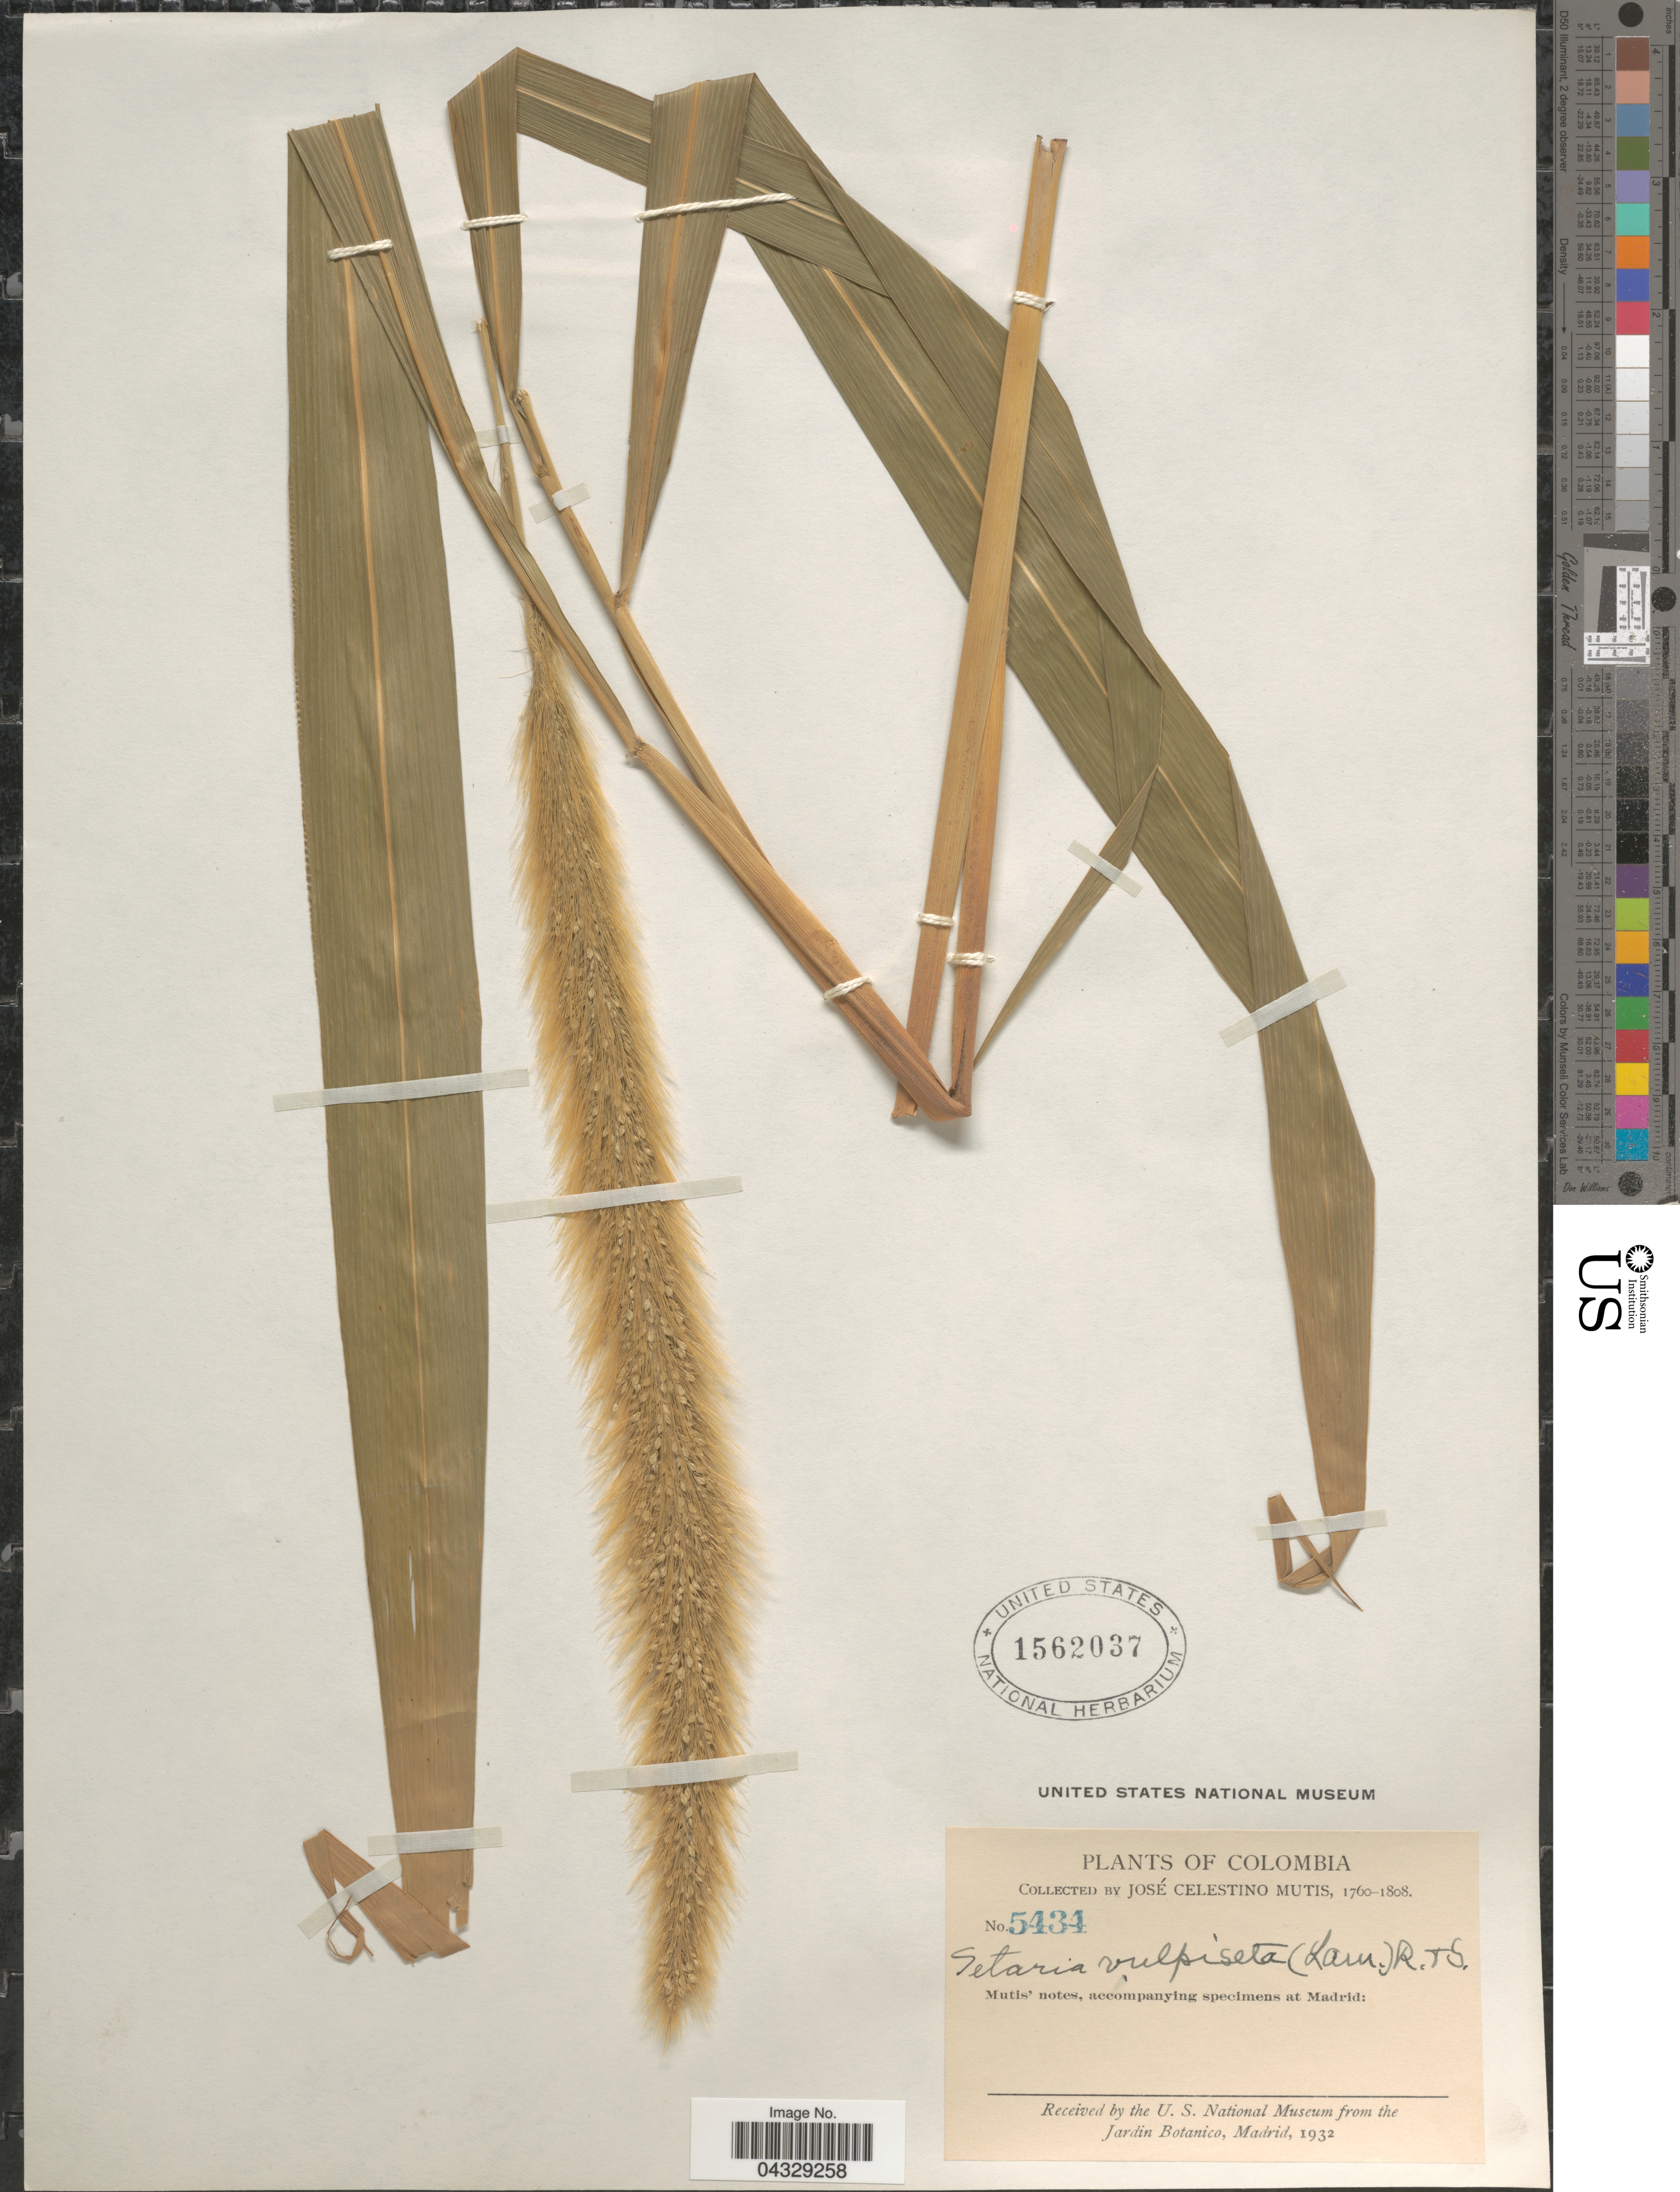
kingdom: Plantae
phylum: Tracheophyta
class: Liliopsida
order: Poales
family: Poaceae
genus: Setaria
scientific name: Setaria vulpiseta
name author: (Lam.) Roem. & Schult.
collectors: J. C. B. Mutis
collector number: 5434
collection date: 1760/1808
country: Colombia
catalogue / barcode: US 1562037